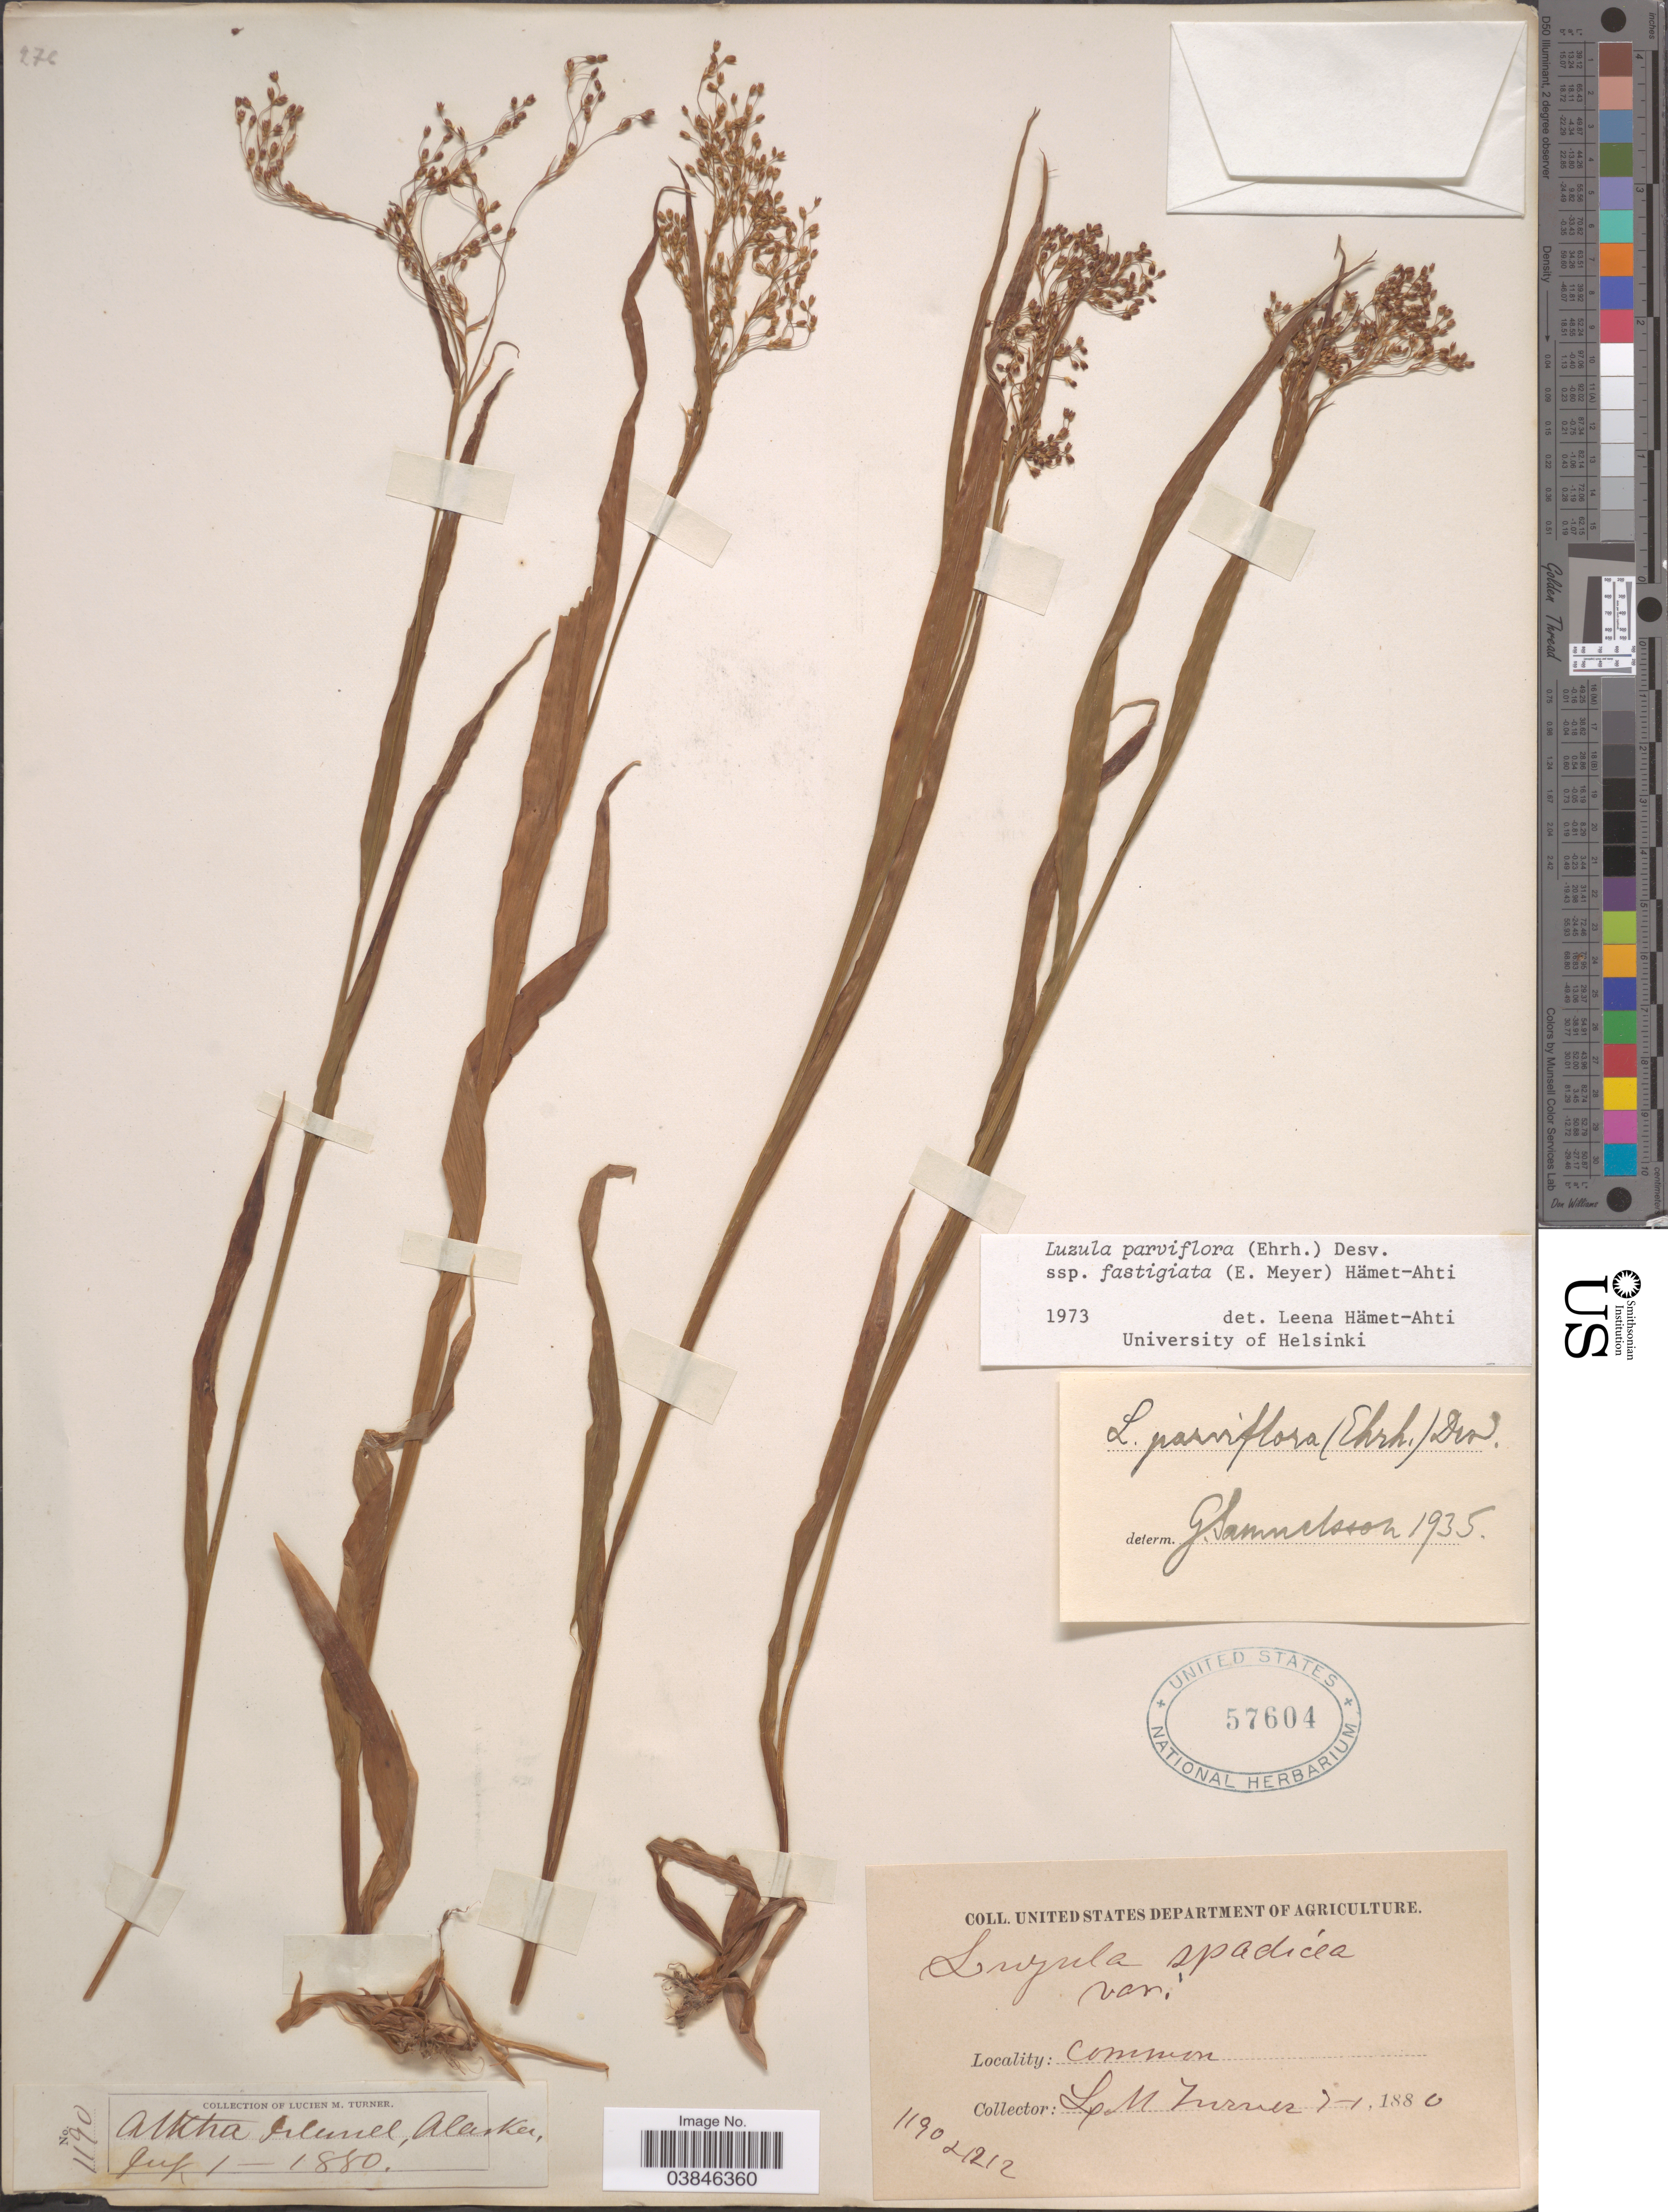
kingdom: Plantae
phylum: Tracheophyta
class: Liliopsida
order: Poales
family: Juncaceae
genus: Luzula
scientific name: Luzula parviflora subsp. fastigiata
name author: Buchenau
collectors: L. M. Turner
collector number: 1190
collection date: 1880-07-01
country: United States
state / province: Alaska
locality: Atkha Island.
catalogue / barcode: US 57604